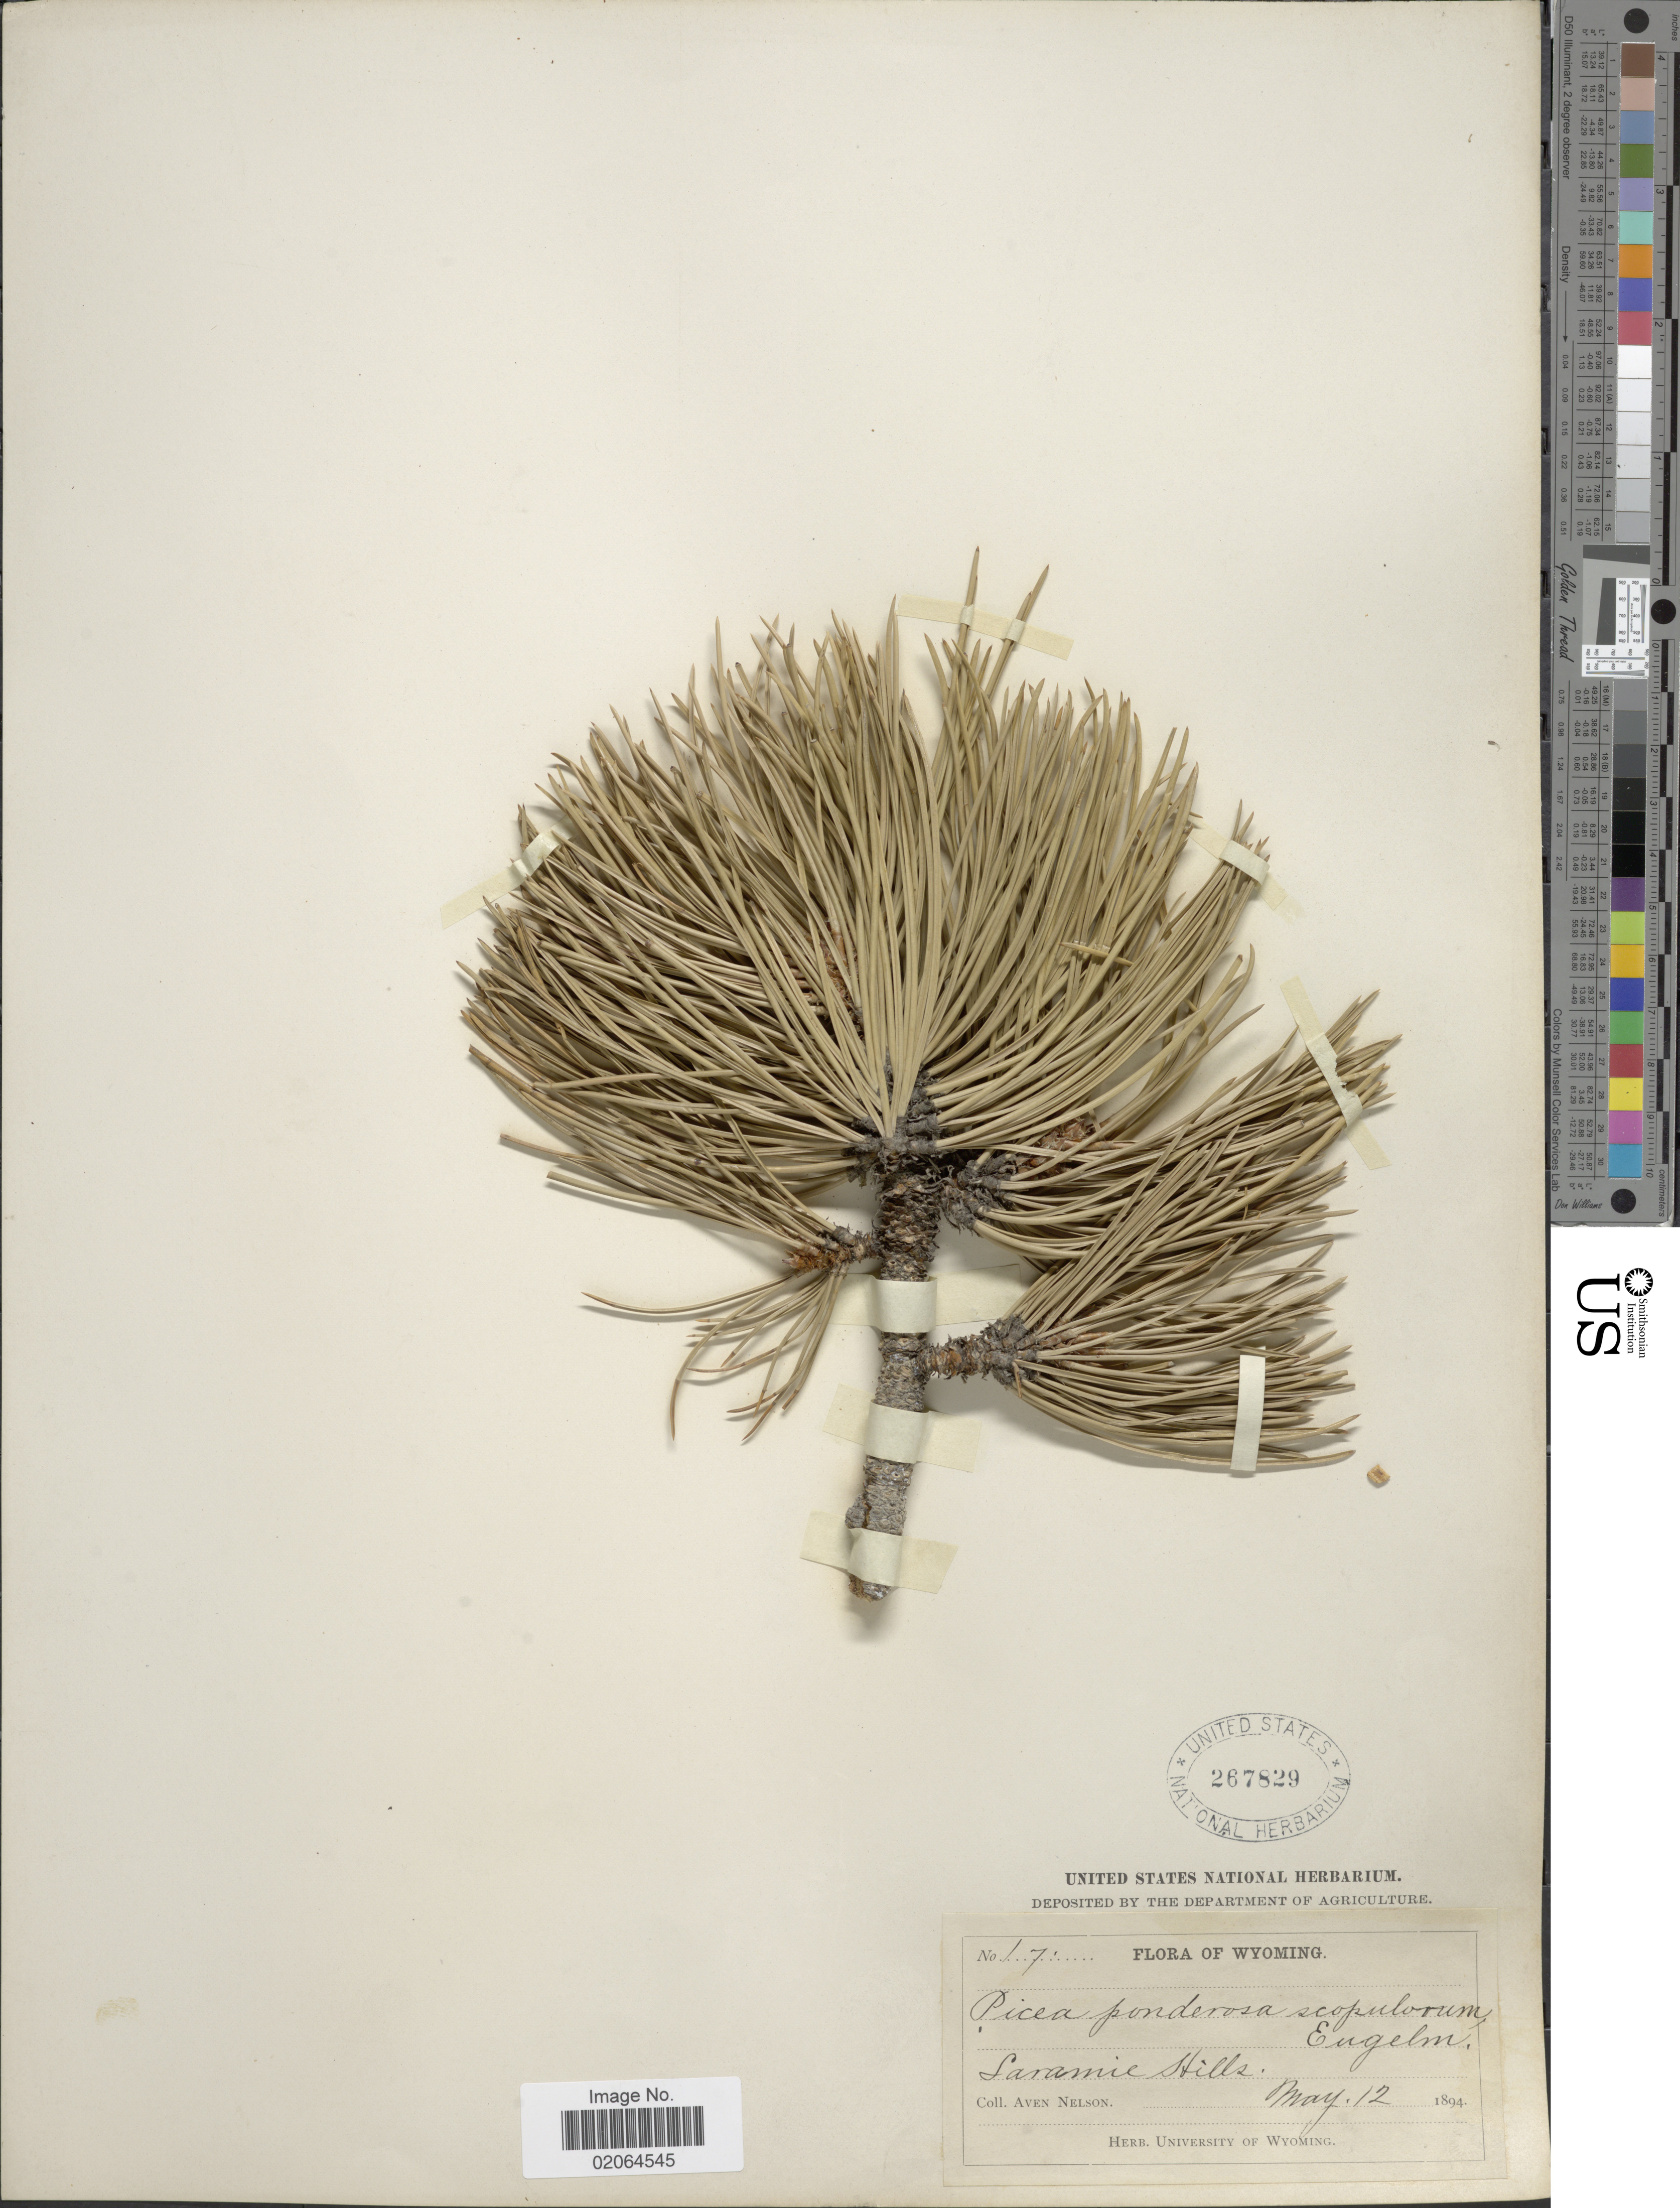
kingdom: Plantae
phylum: Tracheophyta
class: Pinopsida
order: Pinales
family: Pinaceae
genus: Pinus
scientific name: Pinus ponderosa var. scopulorum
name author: Engelm.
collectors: A. Nelson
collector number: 17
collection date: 1894-05-12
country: United States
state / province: Wyoming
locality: Laramie Hills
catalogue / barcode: US 267829